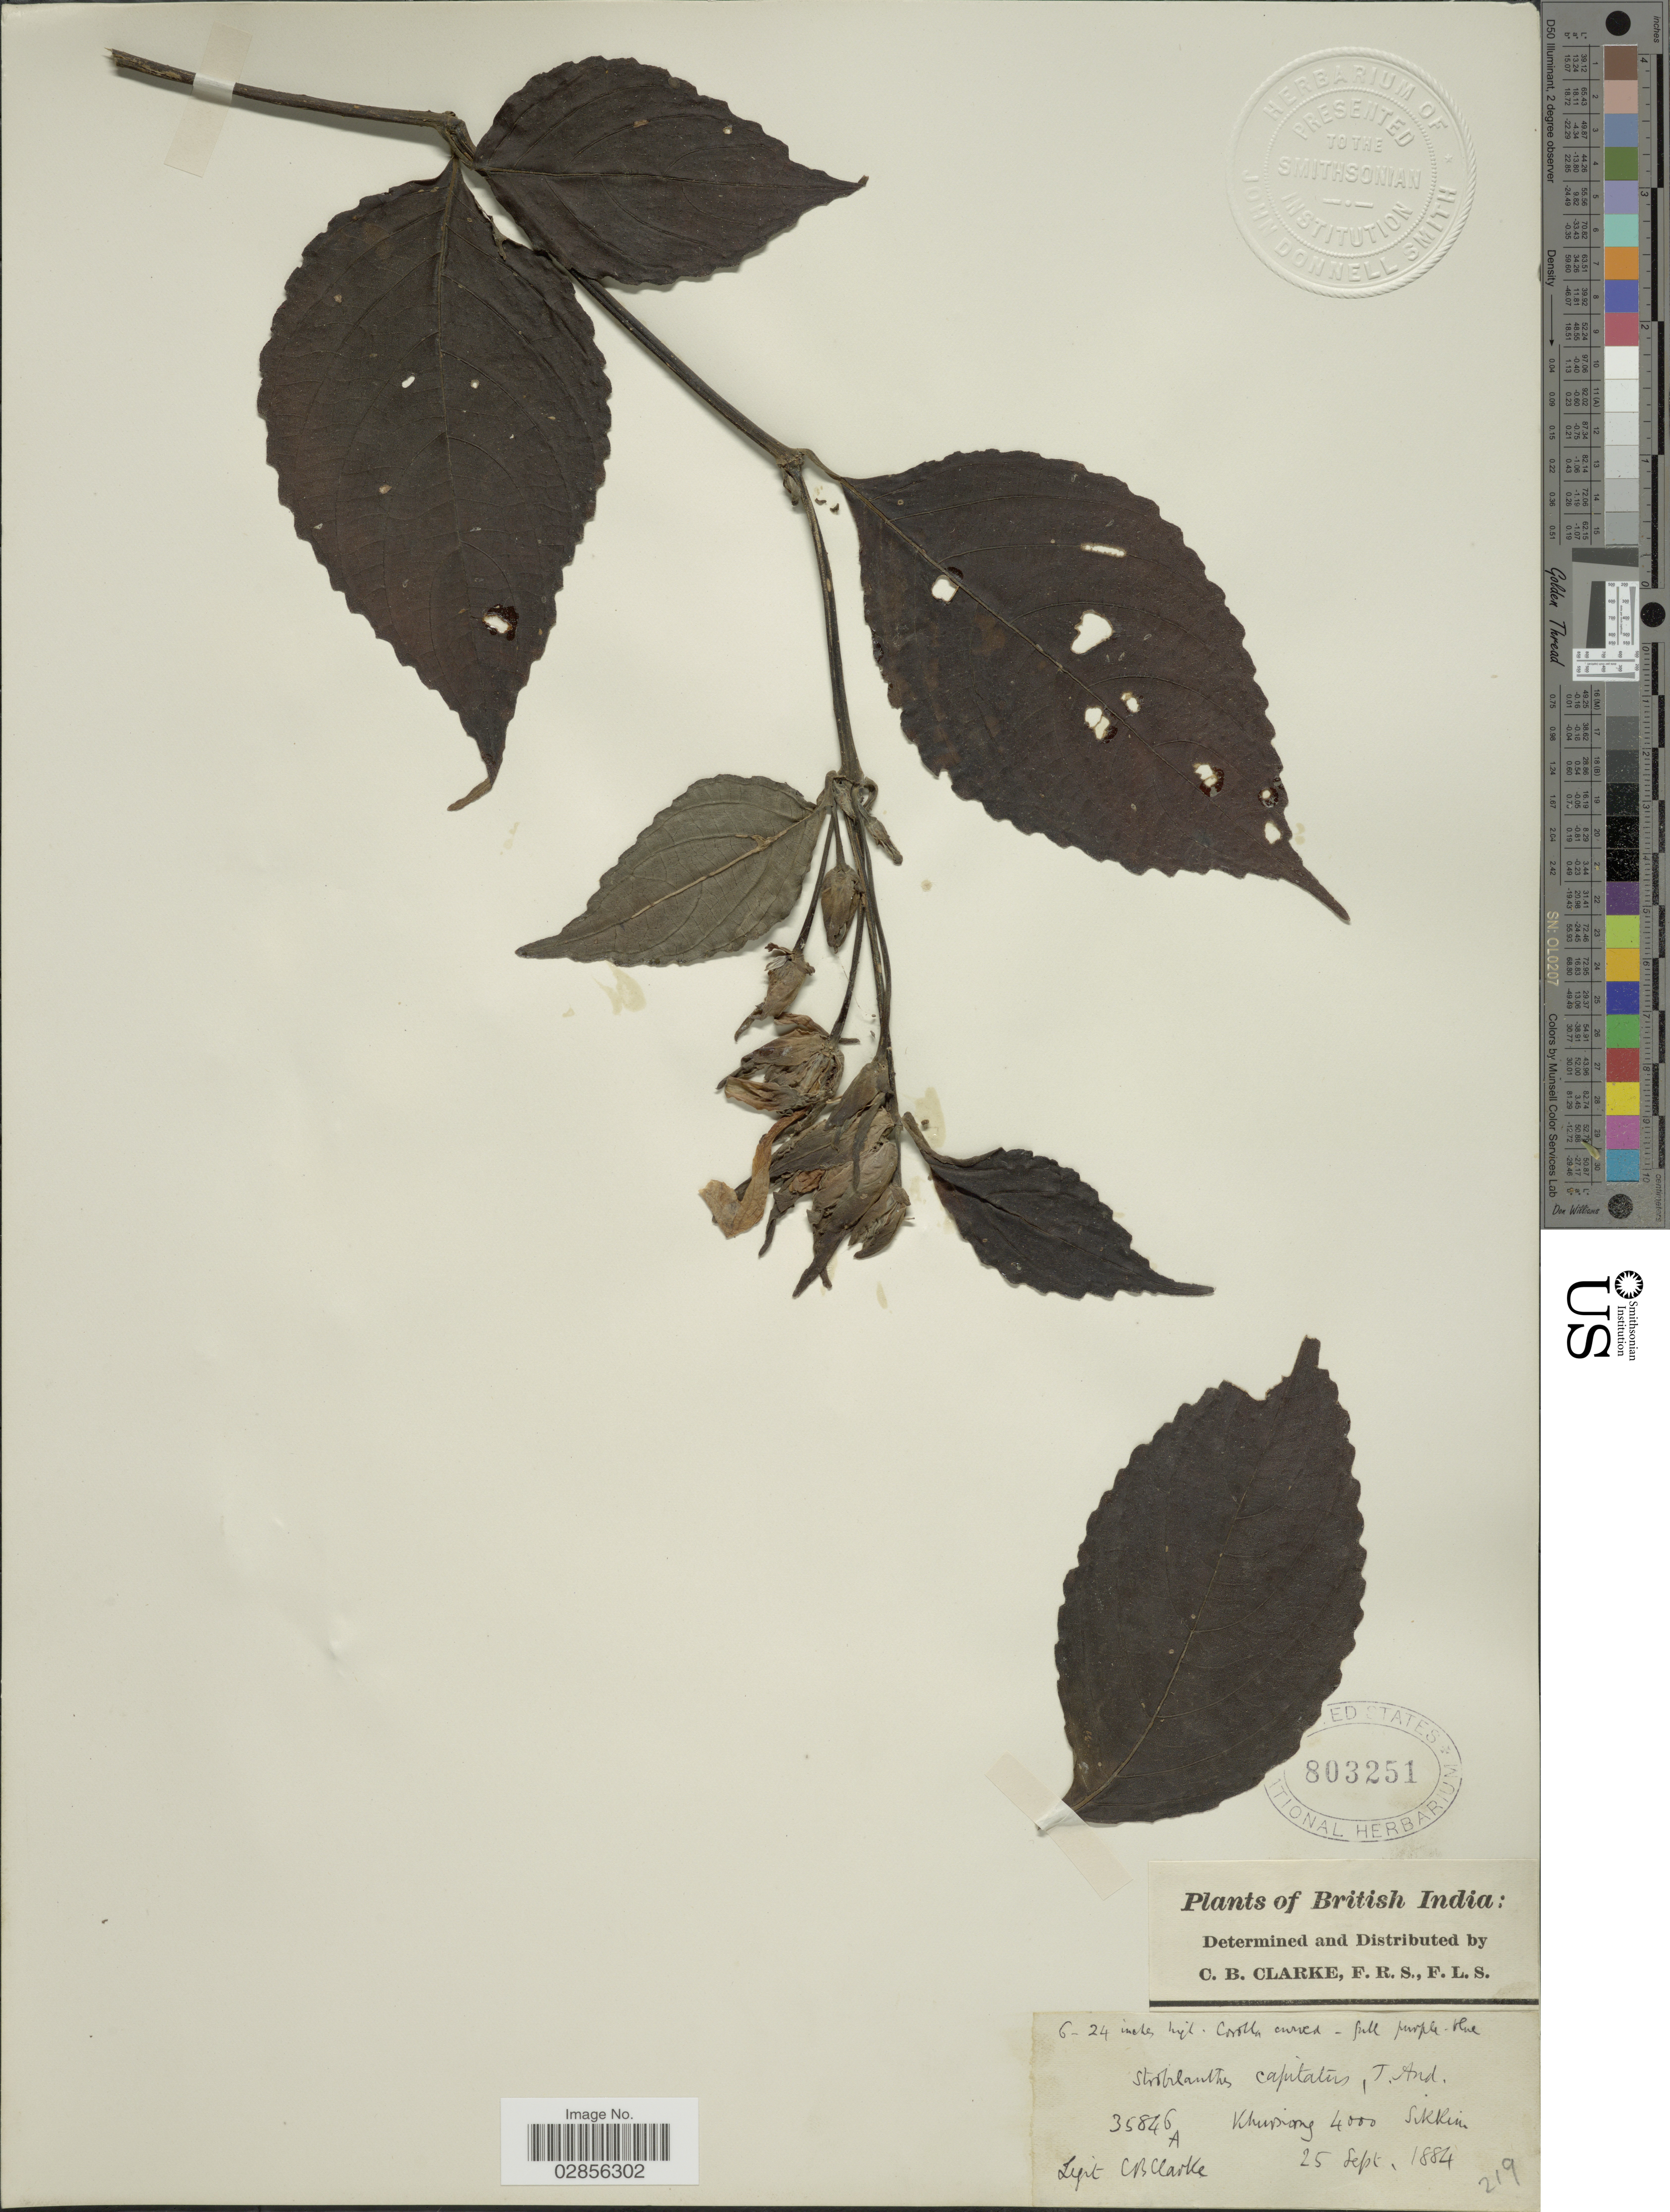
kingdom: Plantae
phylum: Tracheophyta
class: Magnoliopsida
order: Lamiales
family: Acanthaceae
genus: Strobilanthes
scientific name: Strobilanthes capitata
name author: (Nees) T. Anderson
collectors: C. B. Clarke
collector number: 35846A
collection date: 1884-09-25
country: India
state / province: Sikkim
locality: British India. Khupiong.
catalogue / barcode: US 803251